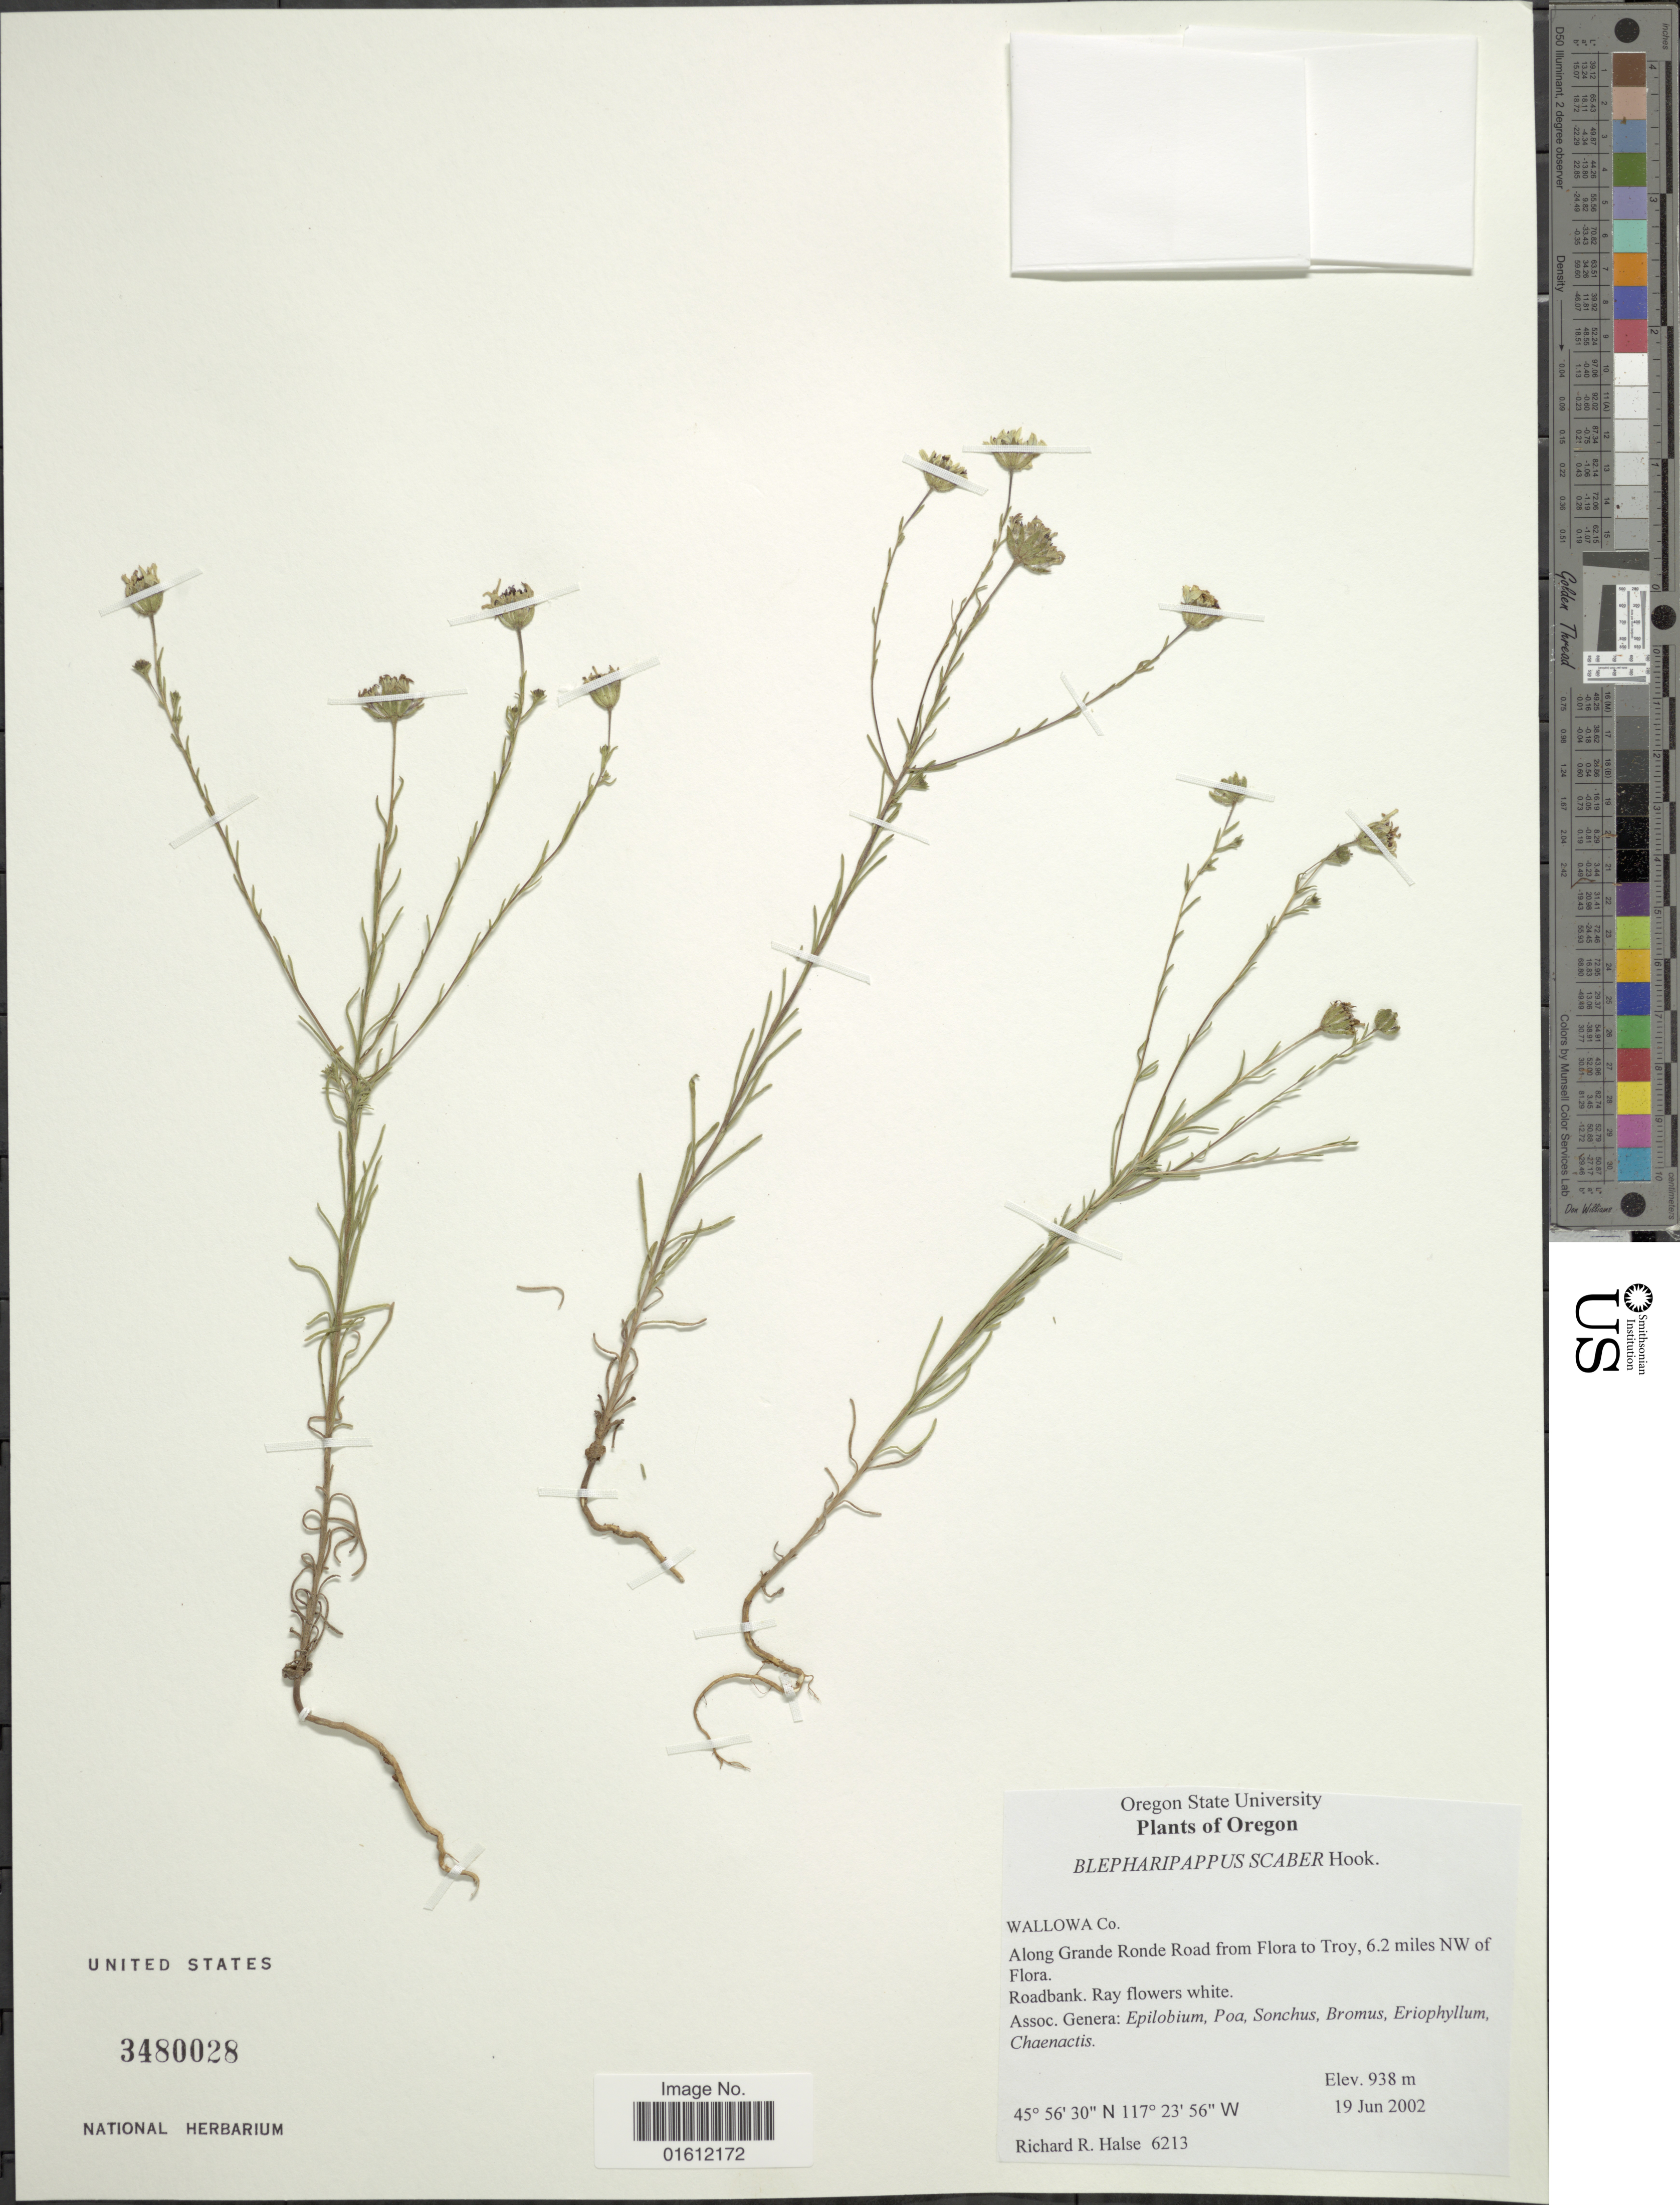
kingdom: Plantae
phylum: Tracheophyta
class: Magnoliopsida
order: Asterales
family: Asteraceae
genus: Blepharipappus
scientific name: Blepharipappus scaber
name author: Hook.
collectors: R. Halse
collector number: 6213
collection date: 2002-06-19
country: United States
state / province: Oregon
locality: Along Grande Ronde Road from Flora to Troy, 6.2 miles NW of Flora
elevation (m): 938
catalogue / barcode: US 3480028